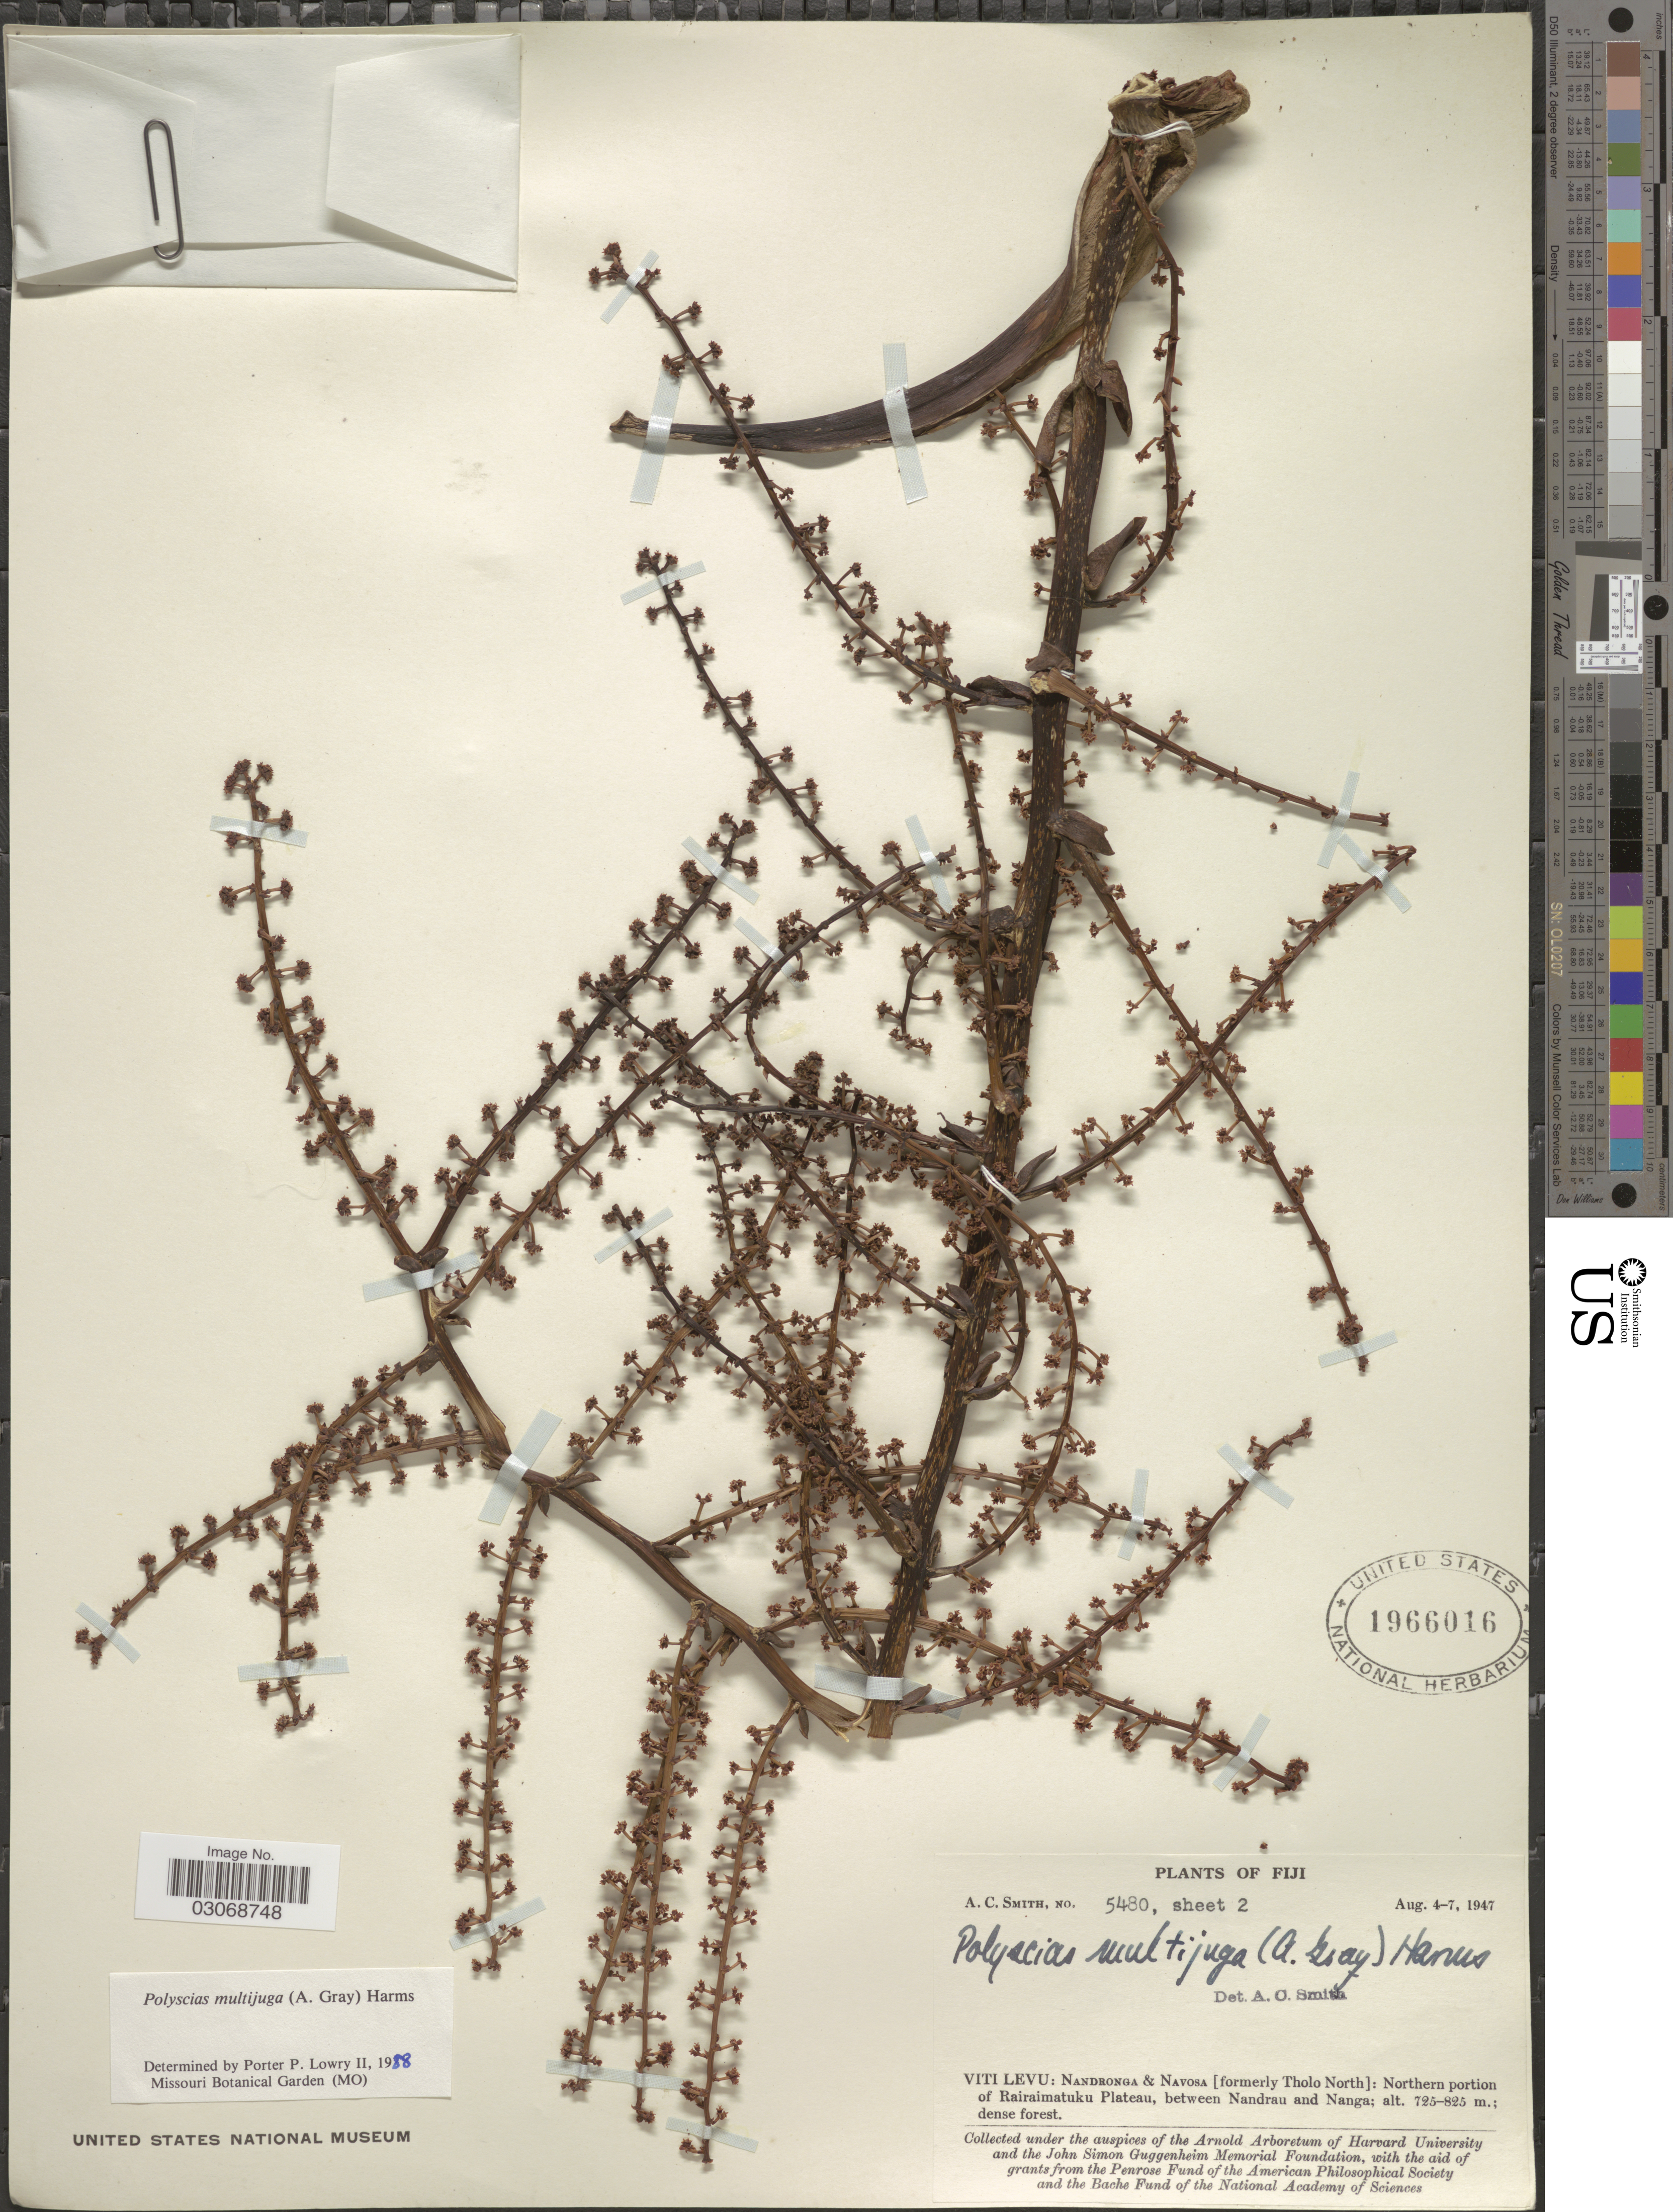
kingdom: Plantae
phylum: Tracheophyta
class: Magnoliopsida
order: Apiales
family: Araliaceae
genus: Polyscias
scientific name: Polyscias multijuga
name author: Harms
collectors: A. C. Smith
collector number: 5480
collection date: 1947-08-04/1947-08-07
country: Fiji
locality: Viti Levu: Nandronga & Navosa [formerly Tholo North]: Northern portion of Rairaimatuku Plateau, between Nandrau and Nanga.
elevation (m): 725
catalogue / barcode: US 1966016